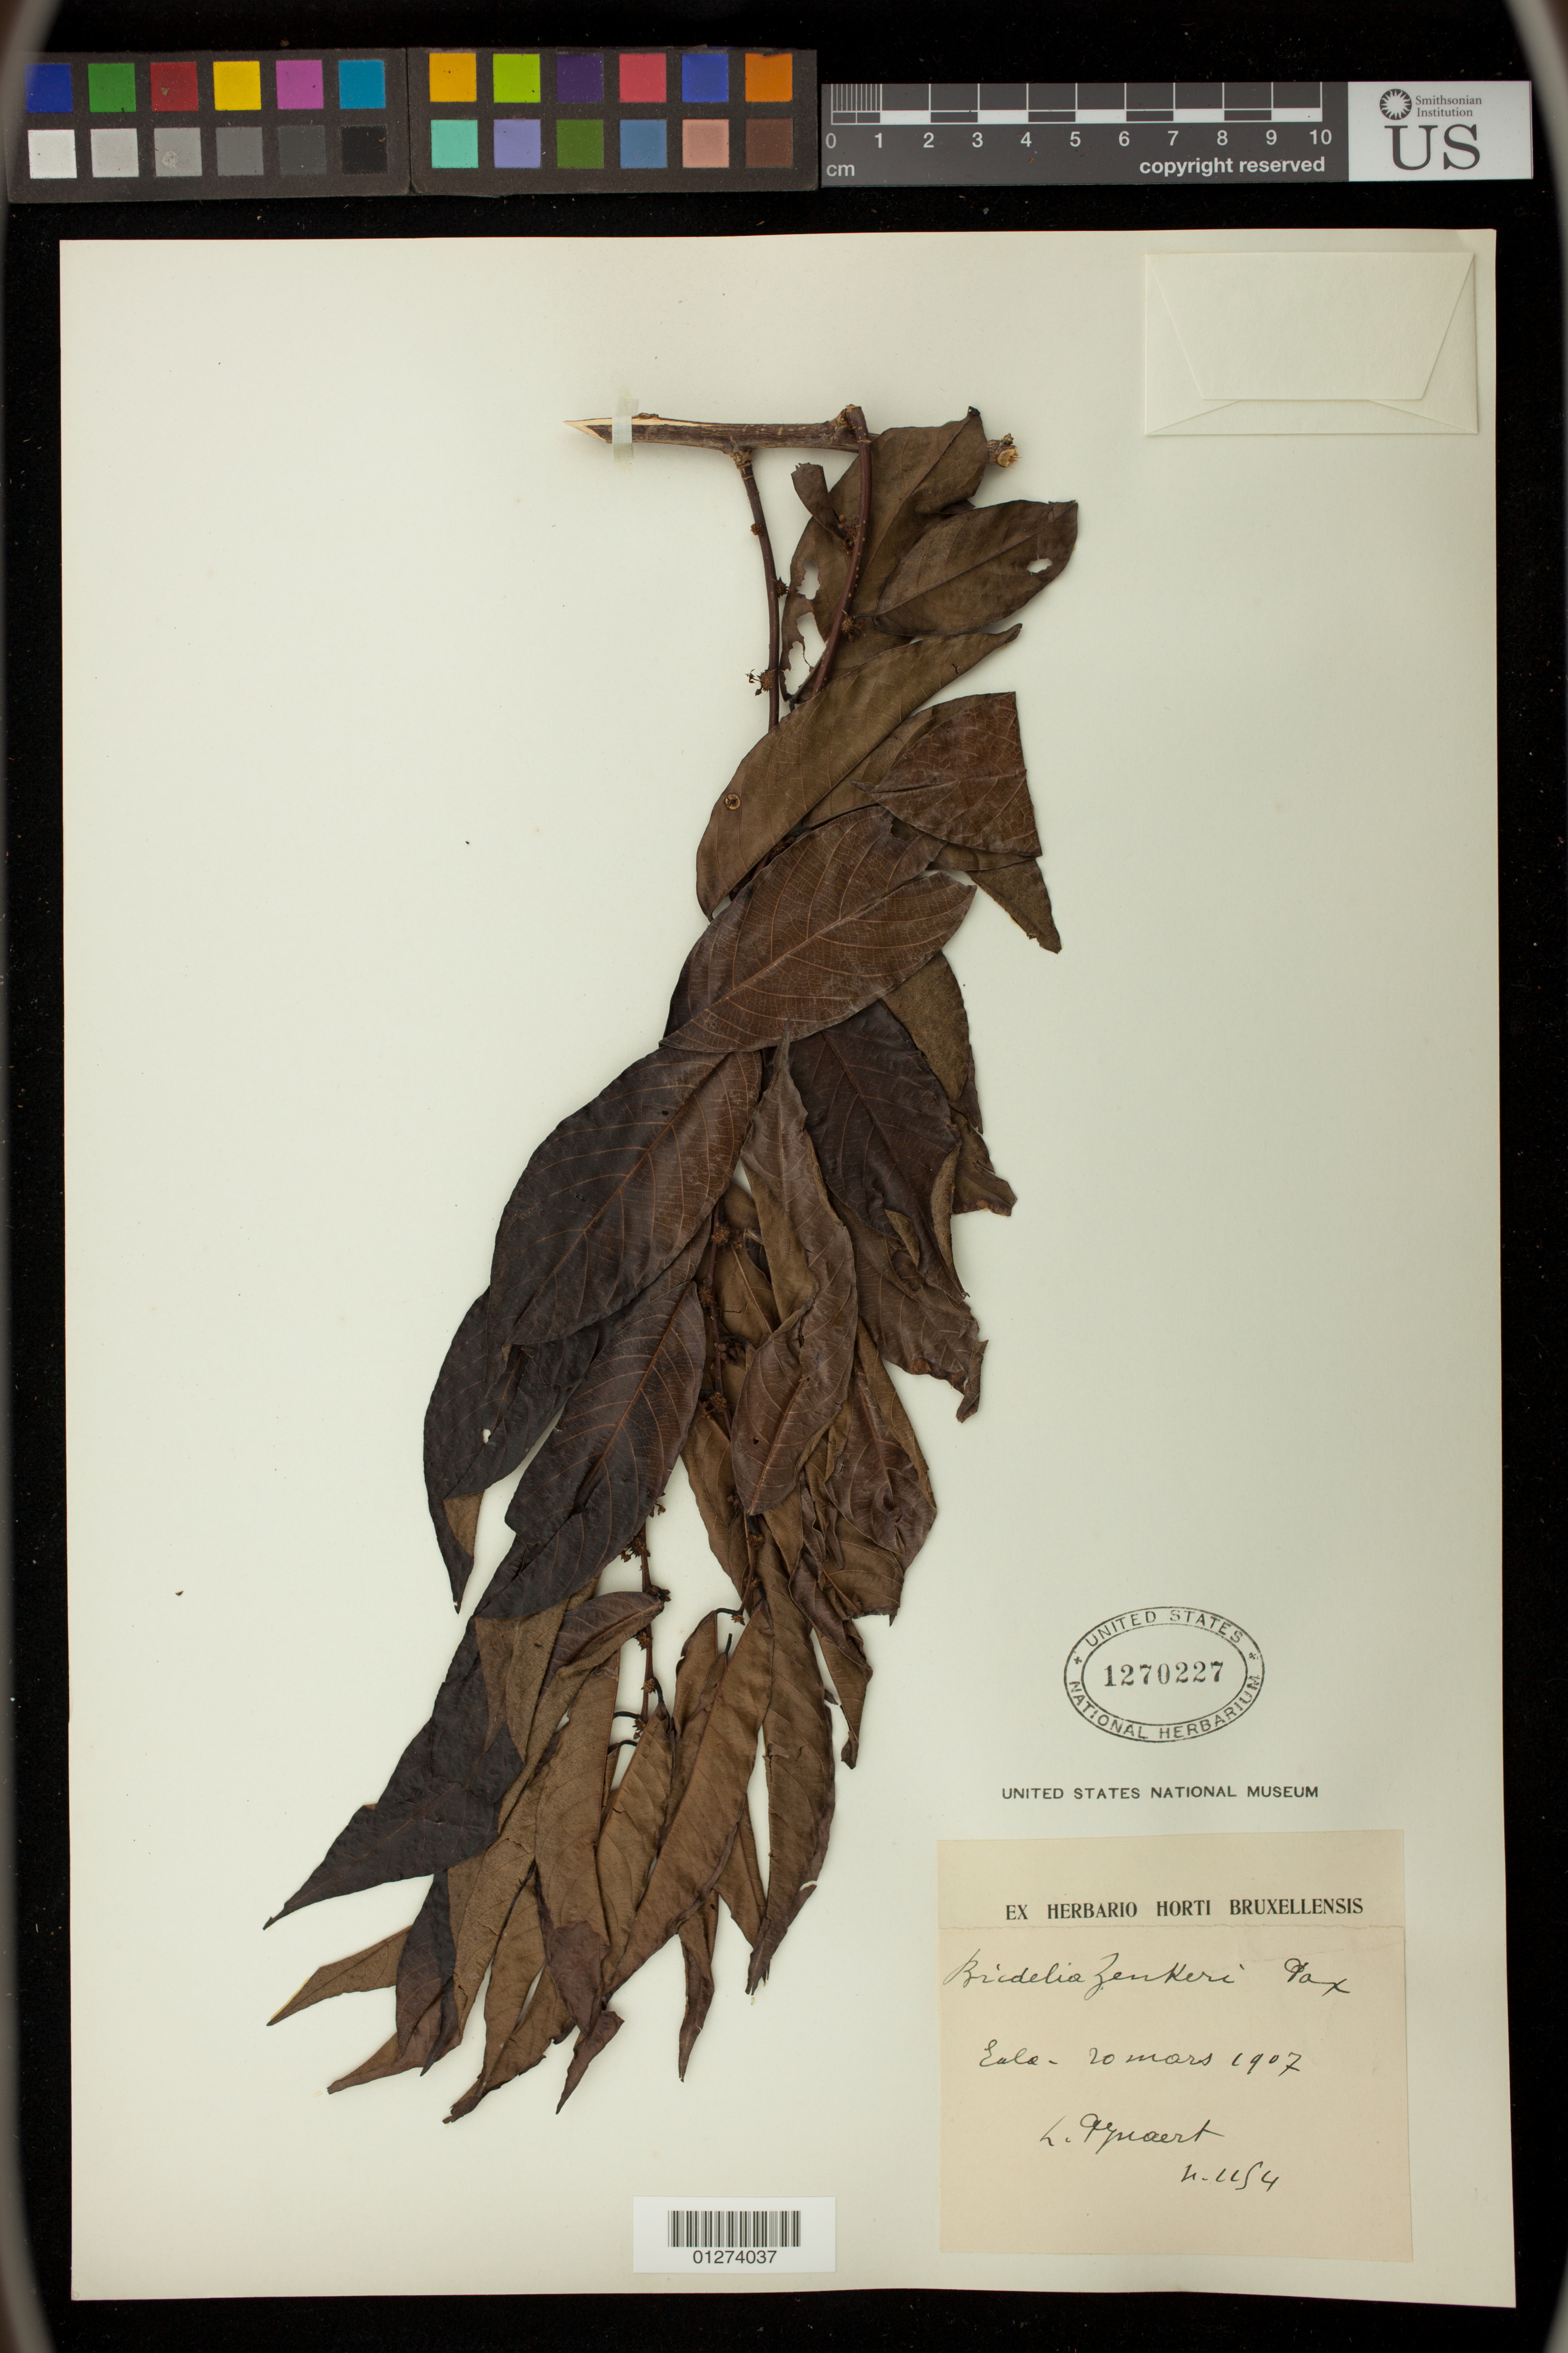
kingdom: Plantae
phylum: Tracheophyta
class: Magnoliopsida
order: Malpighiales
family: Phyllanthaceae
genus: Bridelia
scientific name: Bridelia zenkeri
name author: Pax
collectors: L. Pynaert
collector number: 1154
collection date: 1907-03-20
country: Congo, Democratic Republic of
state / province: Equateur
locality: Eala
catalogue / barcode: US 1270227